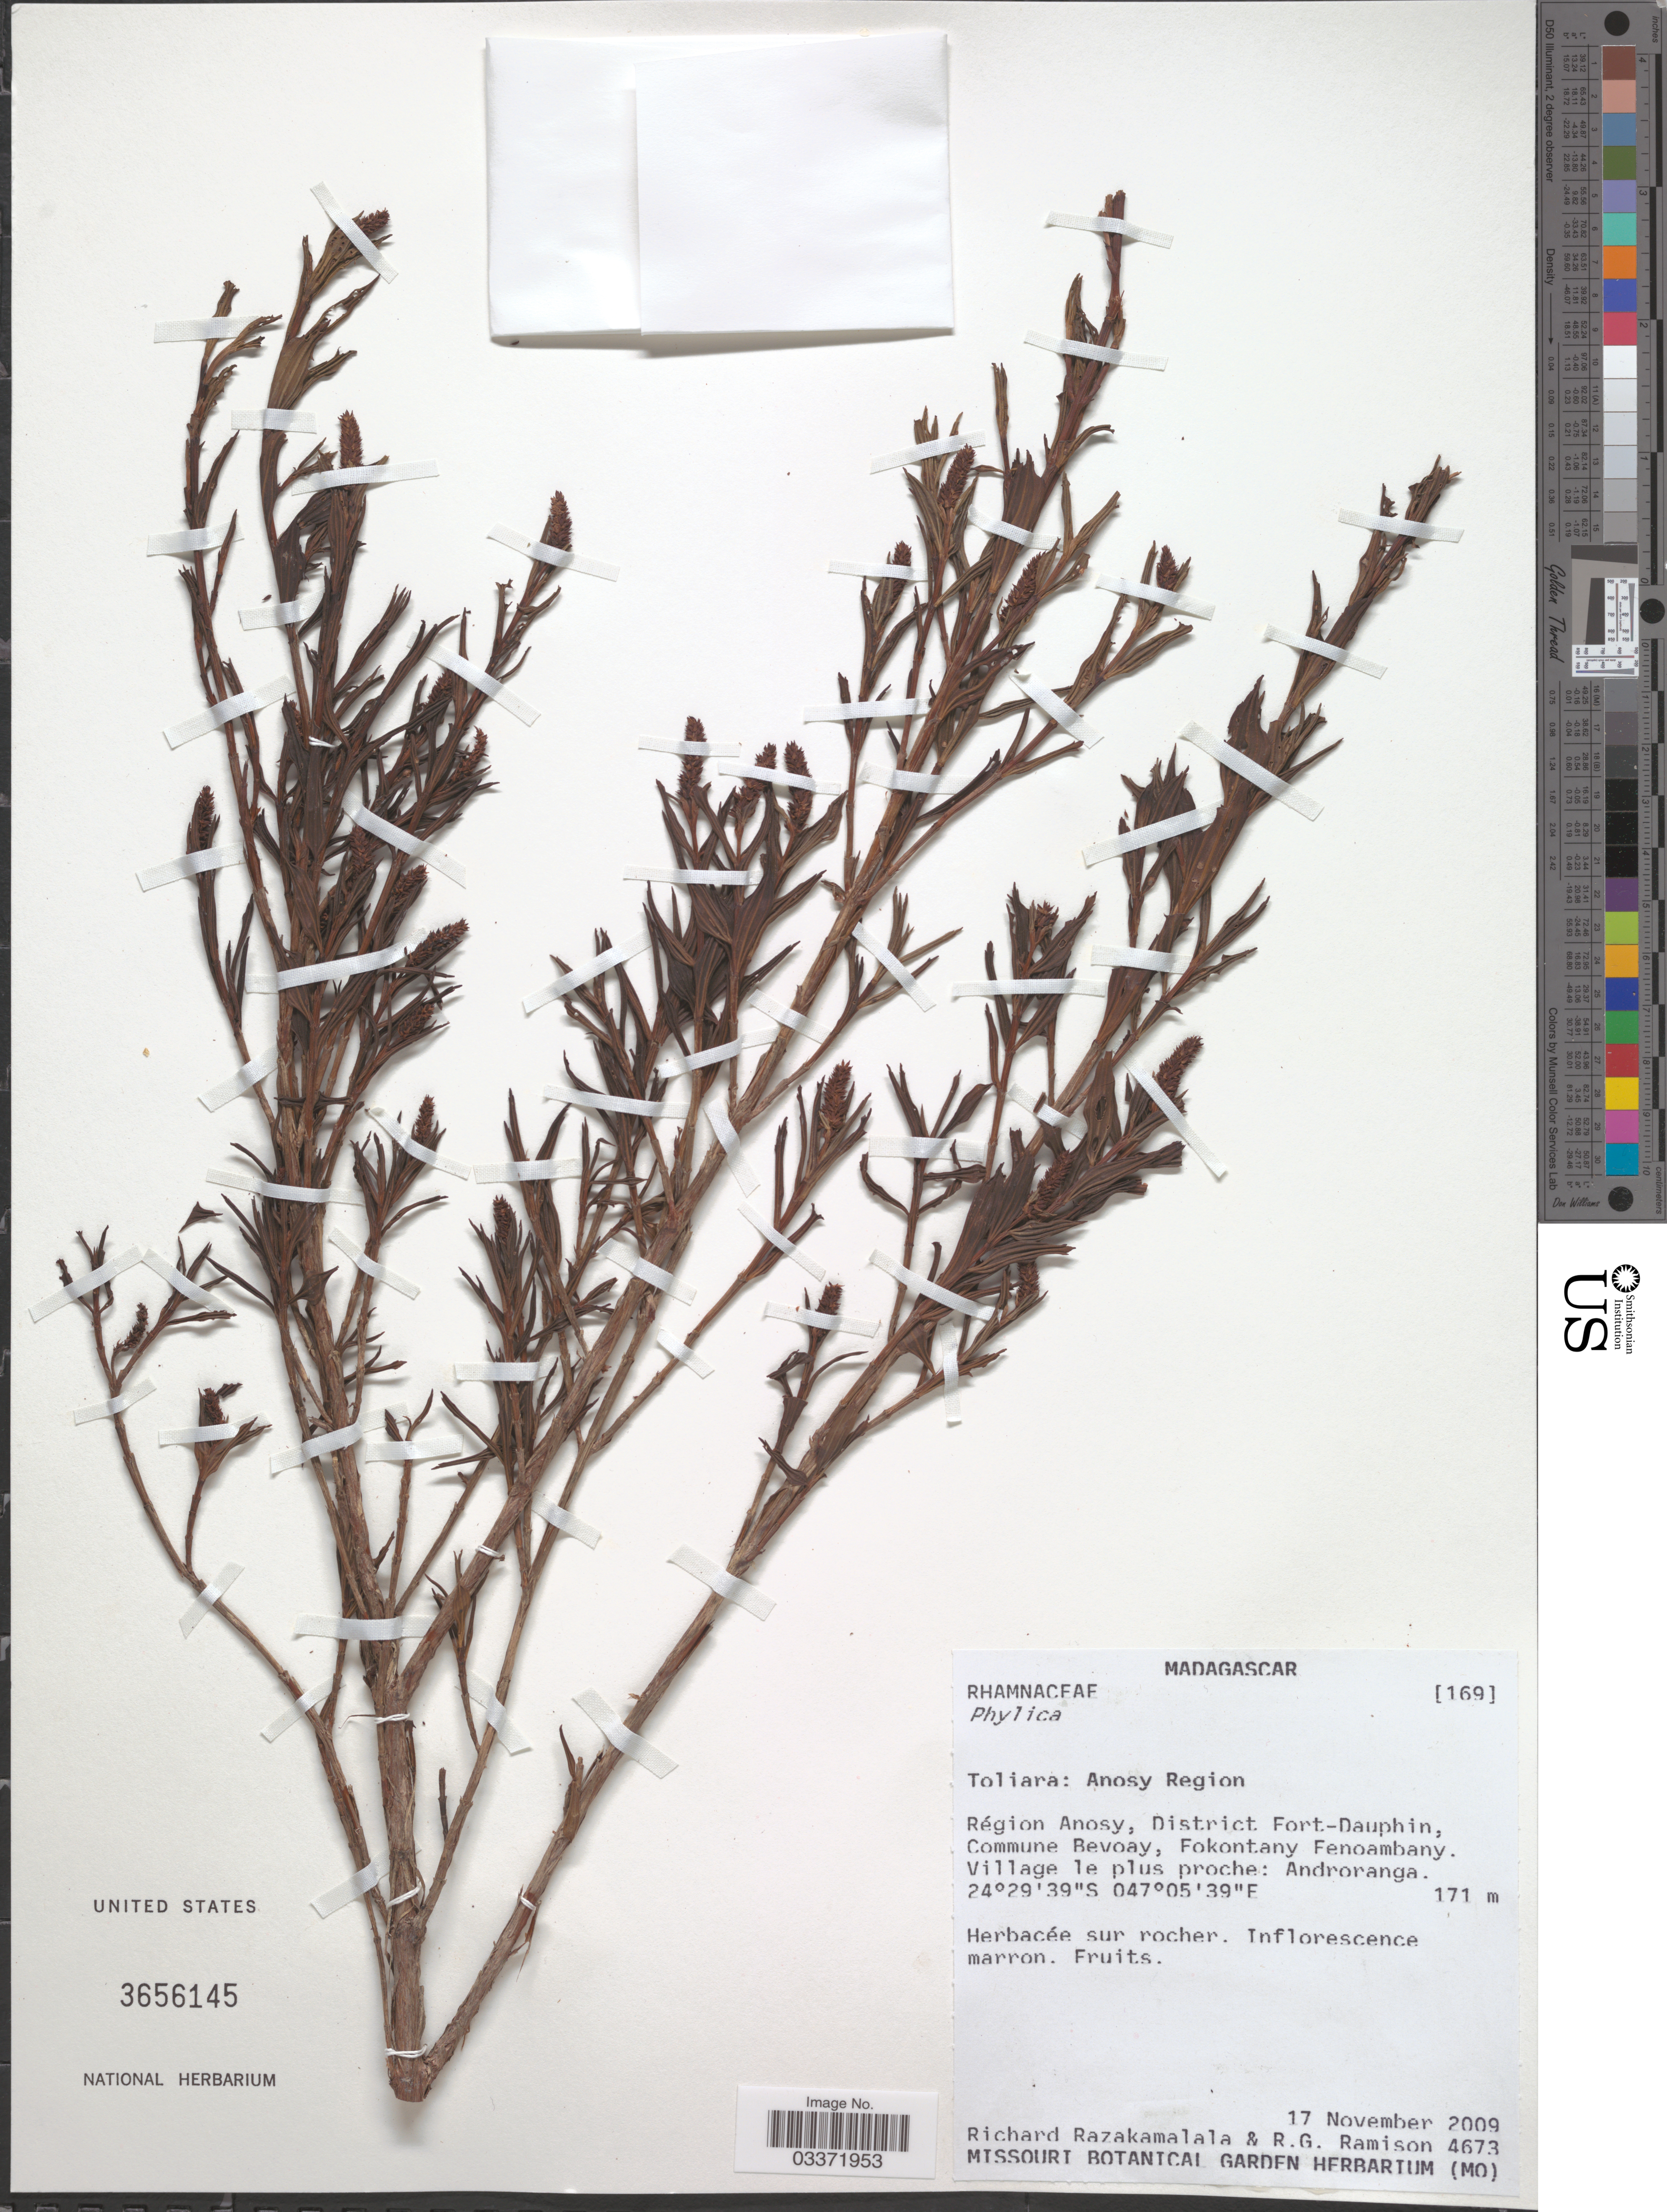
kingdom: Plantae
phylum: Tracheophyta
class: Magnoliopsida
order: Rosales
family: Rhamnaceae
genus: Phylica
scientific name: Phylica sp.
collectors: R. Razakamalala & R. Ramison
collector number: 4673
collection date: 2009-11-17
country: Madagascar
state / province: Anosy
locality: Anosy Region. Région Anosy, District Fort-Dauphin, Commune Bevoay, Fokontany Fenoambany. Village le plus proche: Androranga.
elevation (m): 171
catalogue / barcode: US 3656145